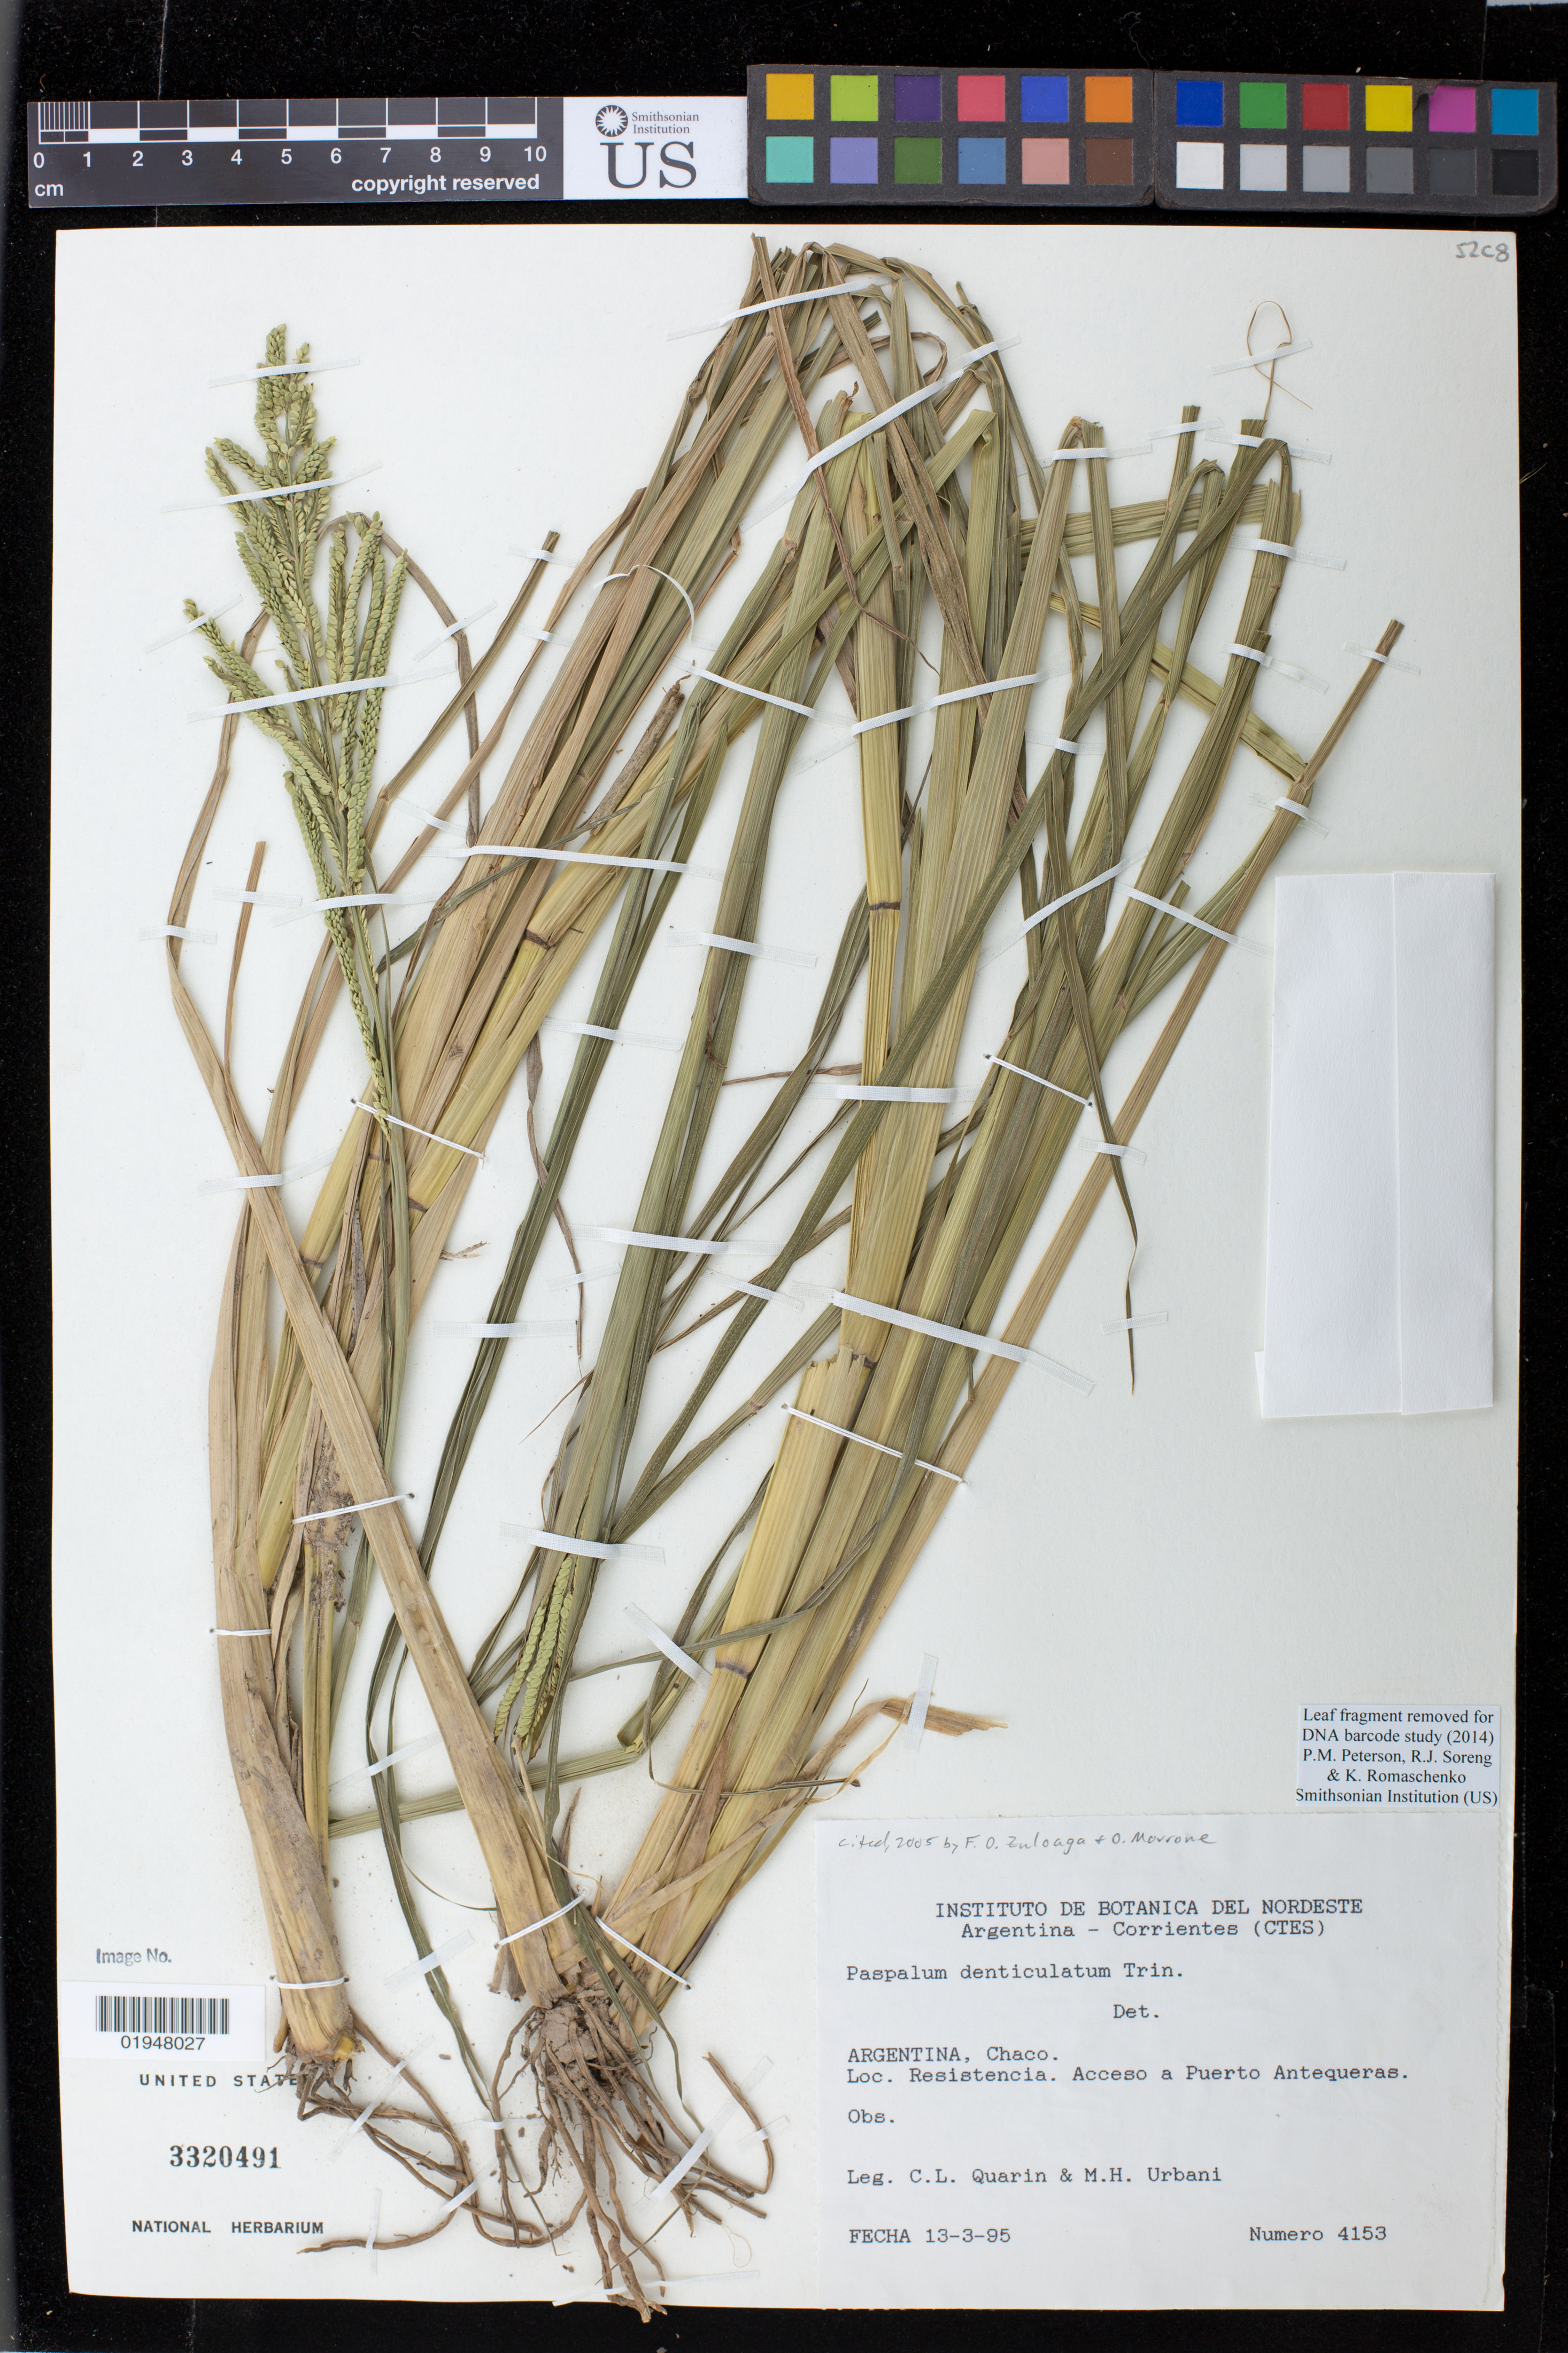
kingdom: Plantae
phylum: Tracheophyta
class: Liliopsida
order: Poales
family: Poaceae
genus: Paspalum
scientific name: Paspalum denticulatum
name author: Trin.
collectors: C. Quarin & M. Urbani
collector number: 4153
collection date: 1995-03-13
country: Argentina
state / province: Chaco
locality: Resistencia. Acceso a Puerto Antequeras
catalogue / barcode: US 3320491